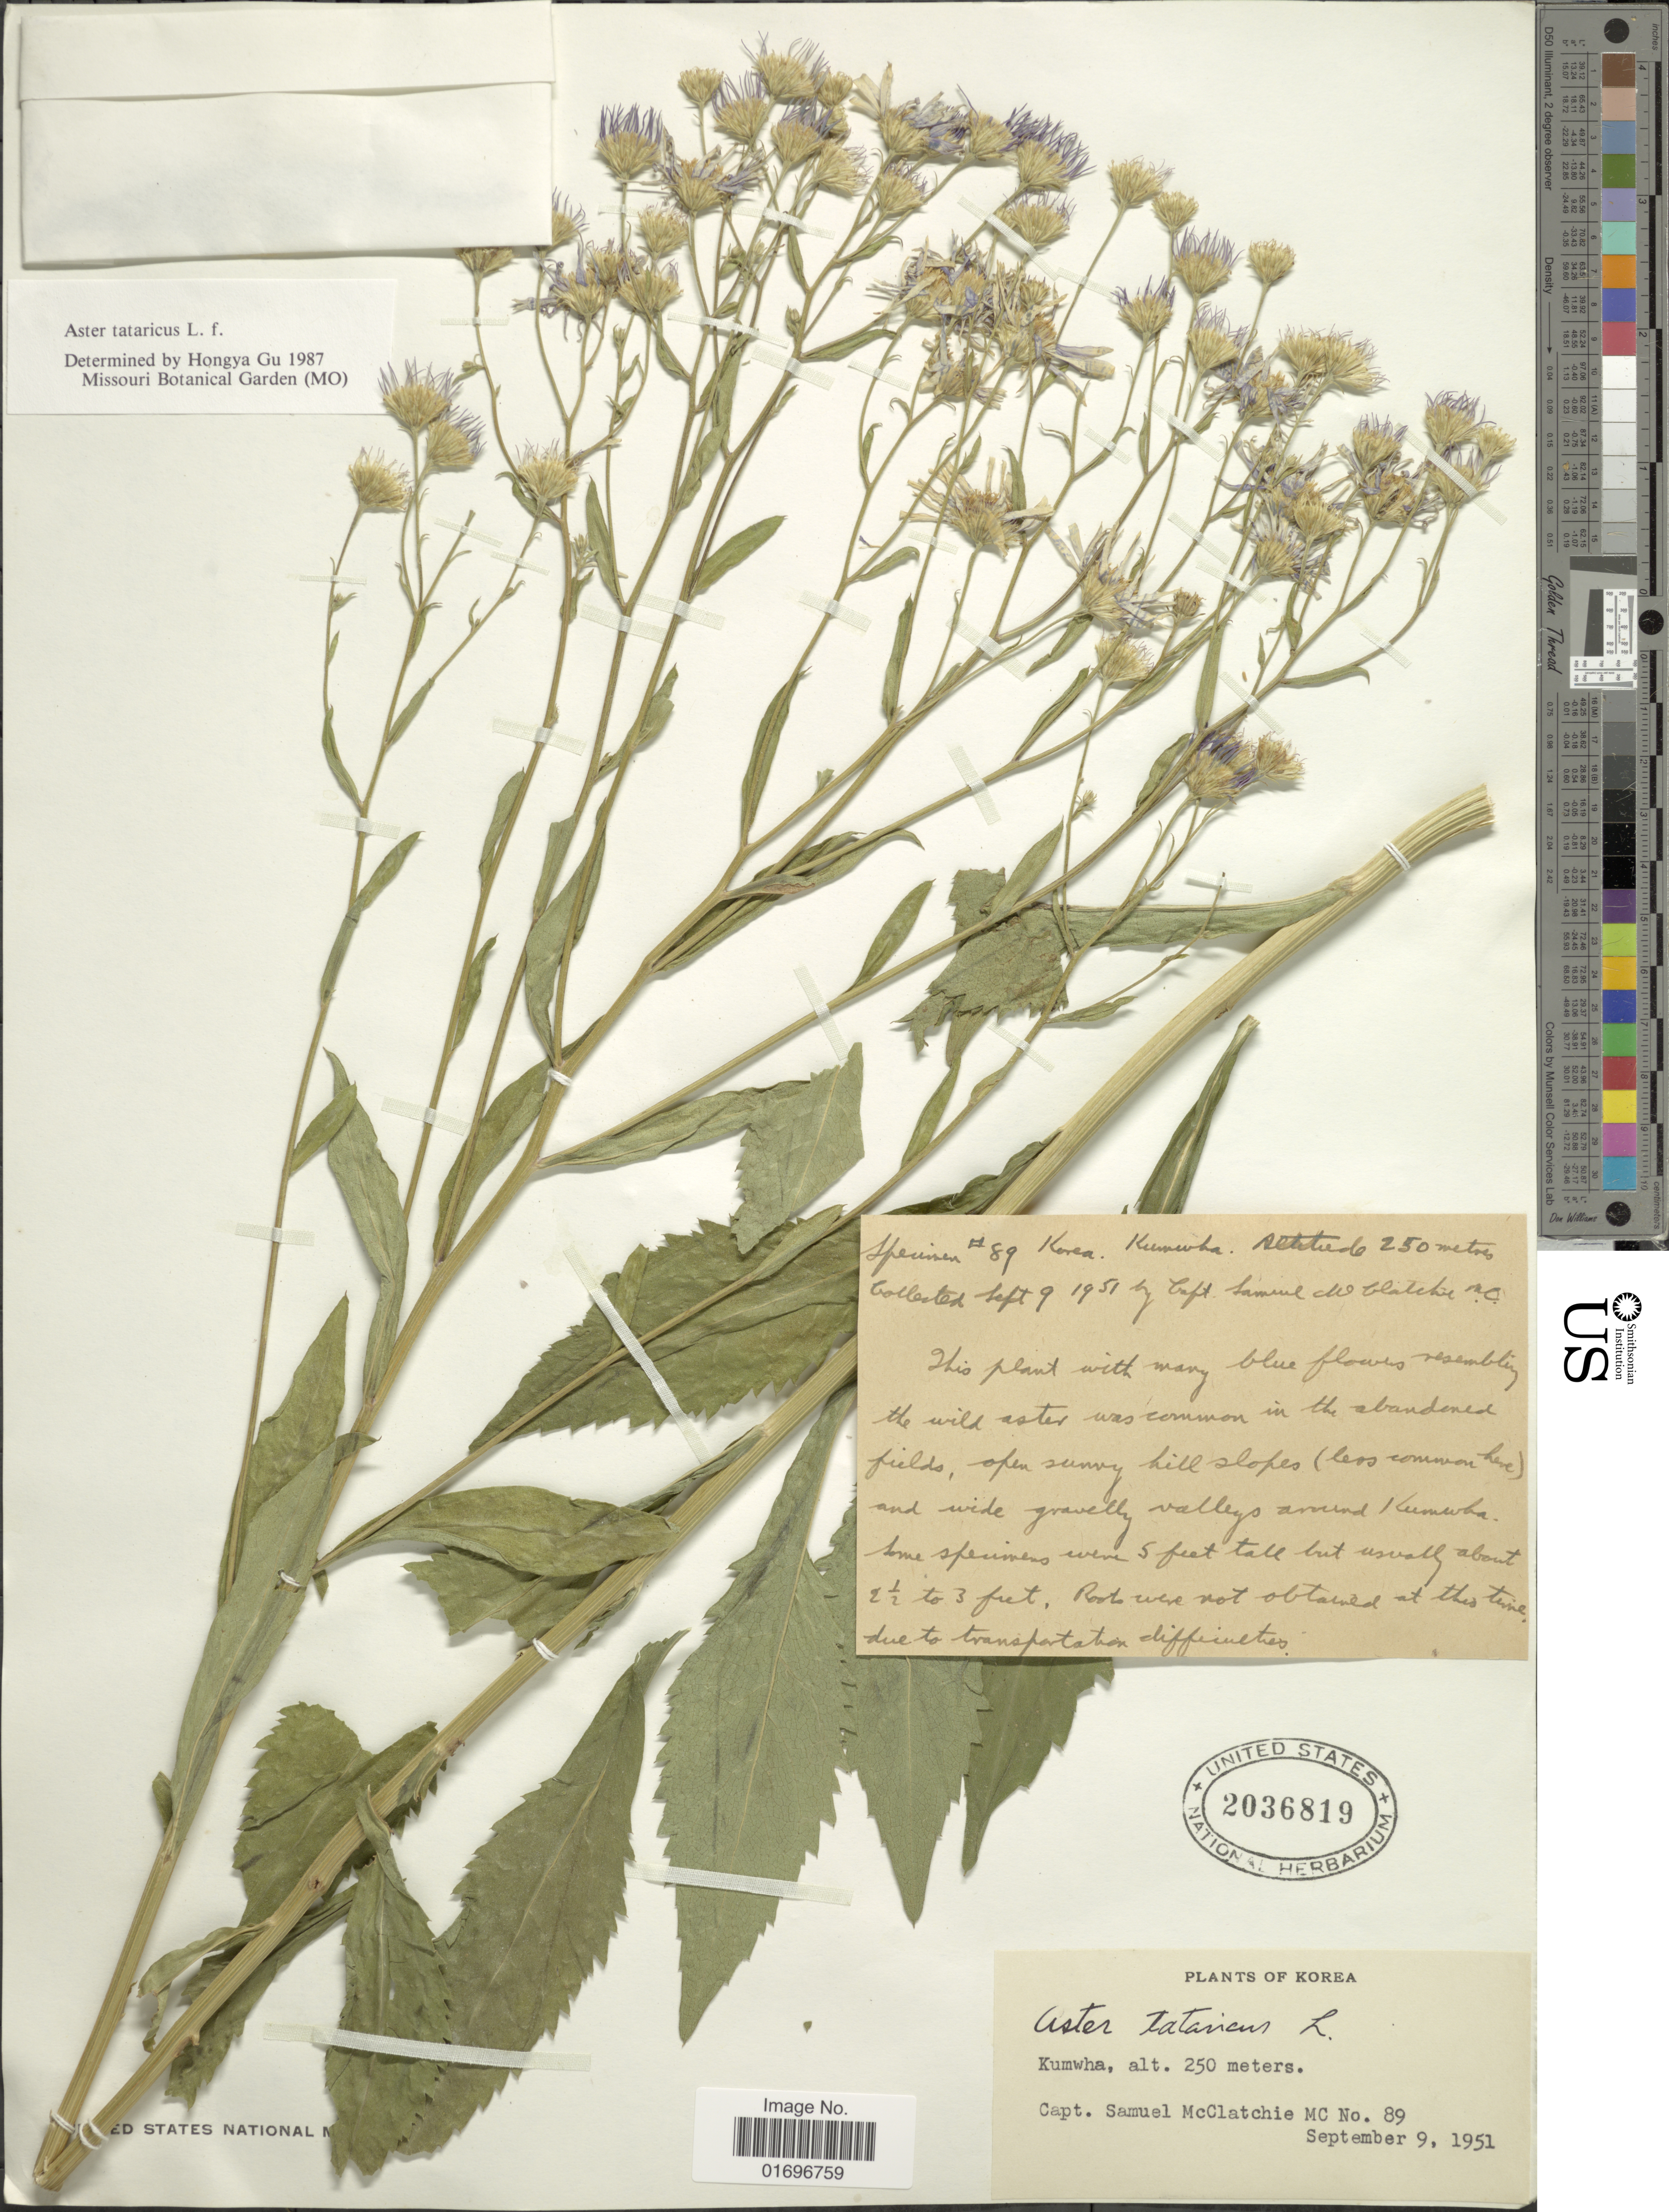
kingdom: Plantae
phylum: Tracheophyta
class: Magnoliopsida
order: Asterales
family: Asteraceae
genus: Aster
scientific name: Aster tataricus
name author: L. f.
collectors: S. McClatchie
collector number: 89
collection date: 1951-09-09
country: South Korea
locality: Korea. Kumwha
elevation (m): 250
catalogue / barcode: US 2036819